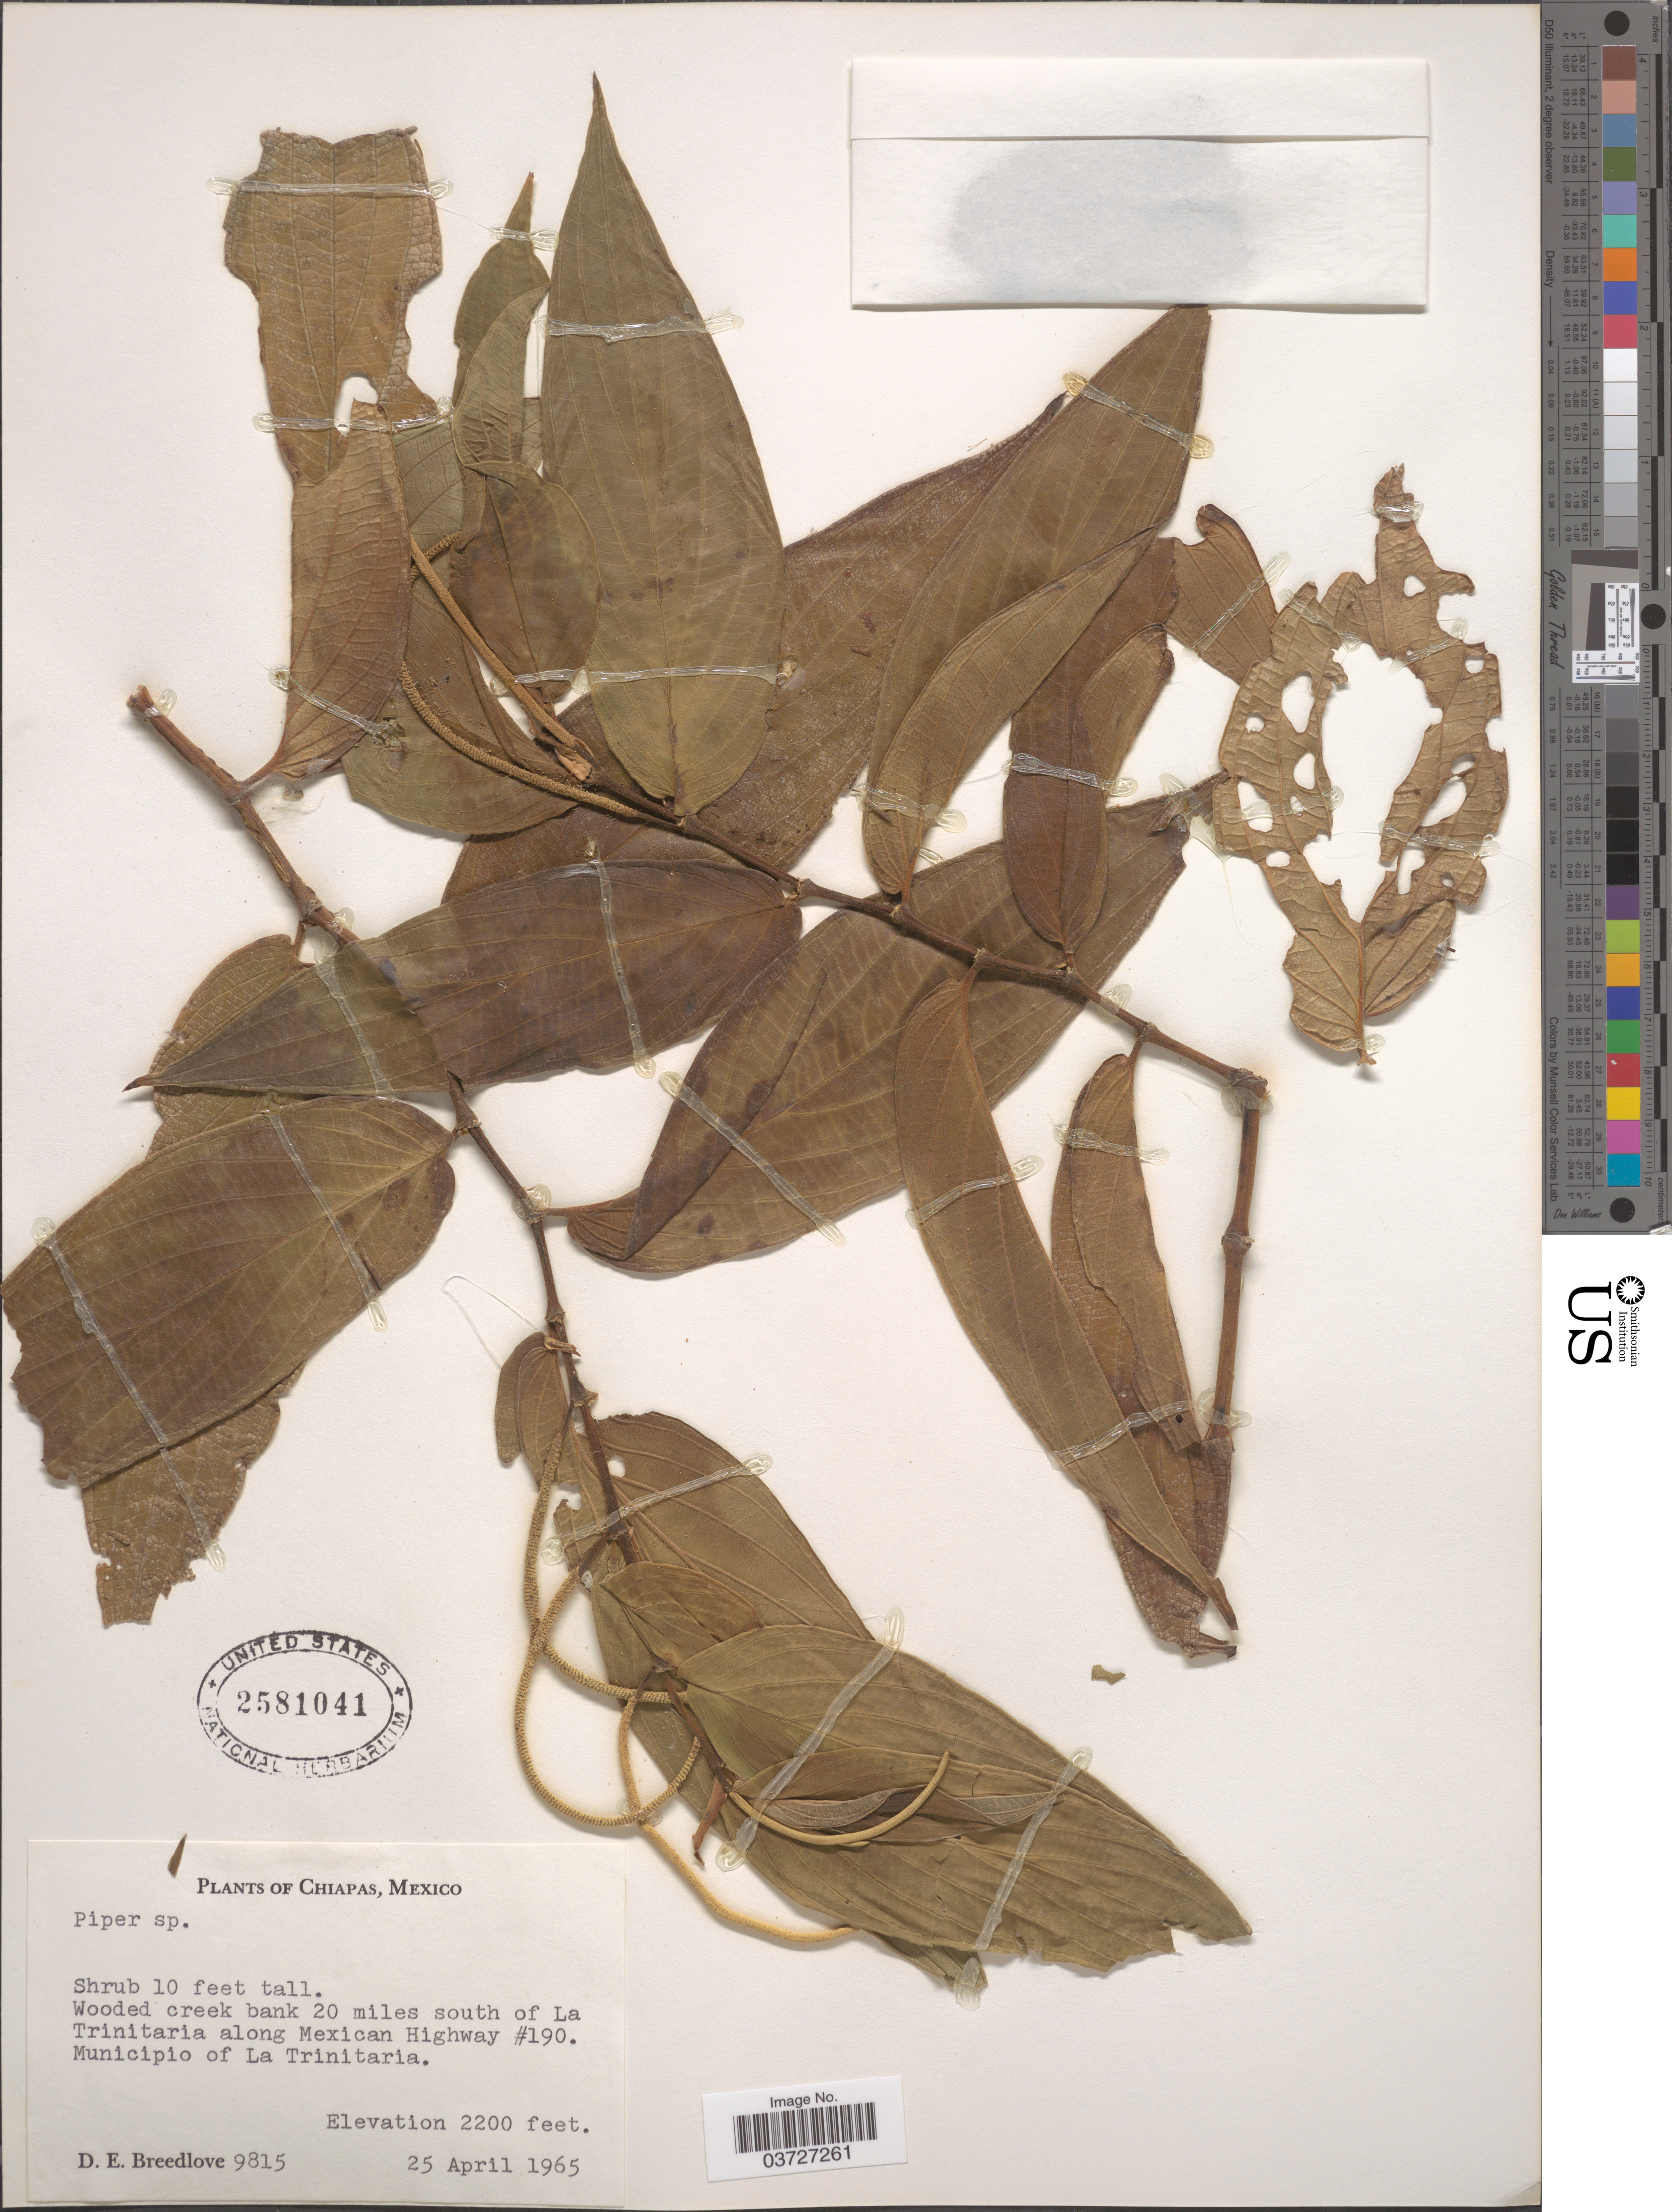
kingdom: Plantae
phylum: Tracheophyta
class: Magnoliopsida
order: Piperales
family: Piperaceae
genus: Piper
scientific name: Piper sp.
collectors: D. E. Breedlove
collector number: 9815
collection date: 1965-04-25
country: Mexico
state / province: Chiapas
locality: Wooded creek bank 20 miles south of La Trinitaria along Mexican Highway #190. Municipio of La Trinitaria.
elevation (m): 671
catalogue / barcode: US 2581041